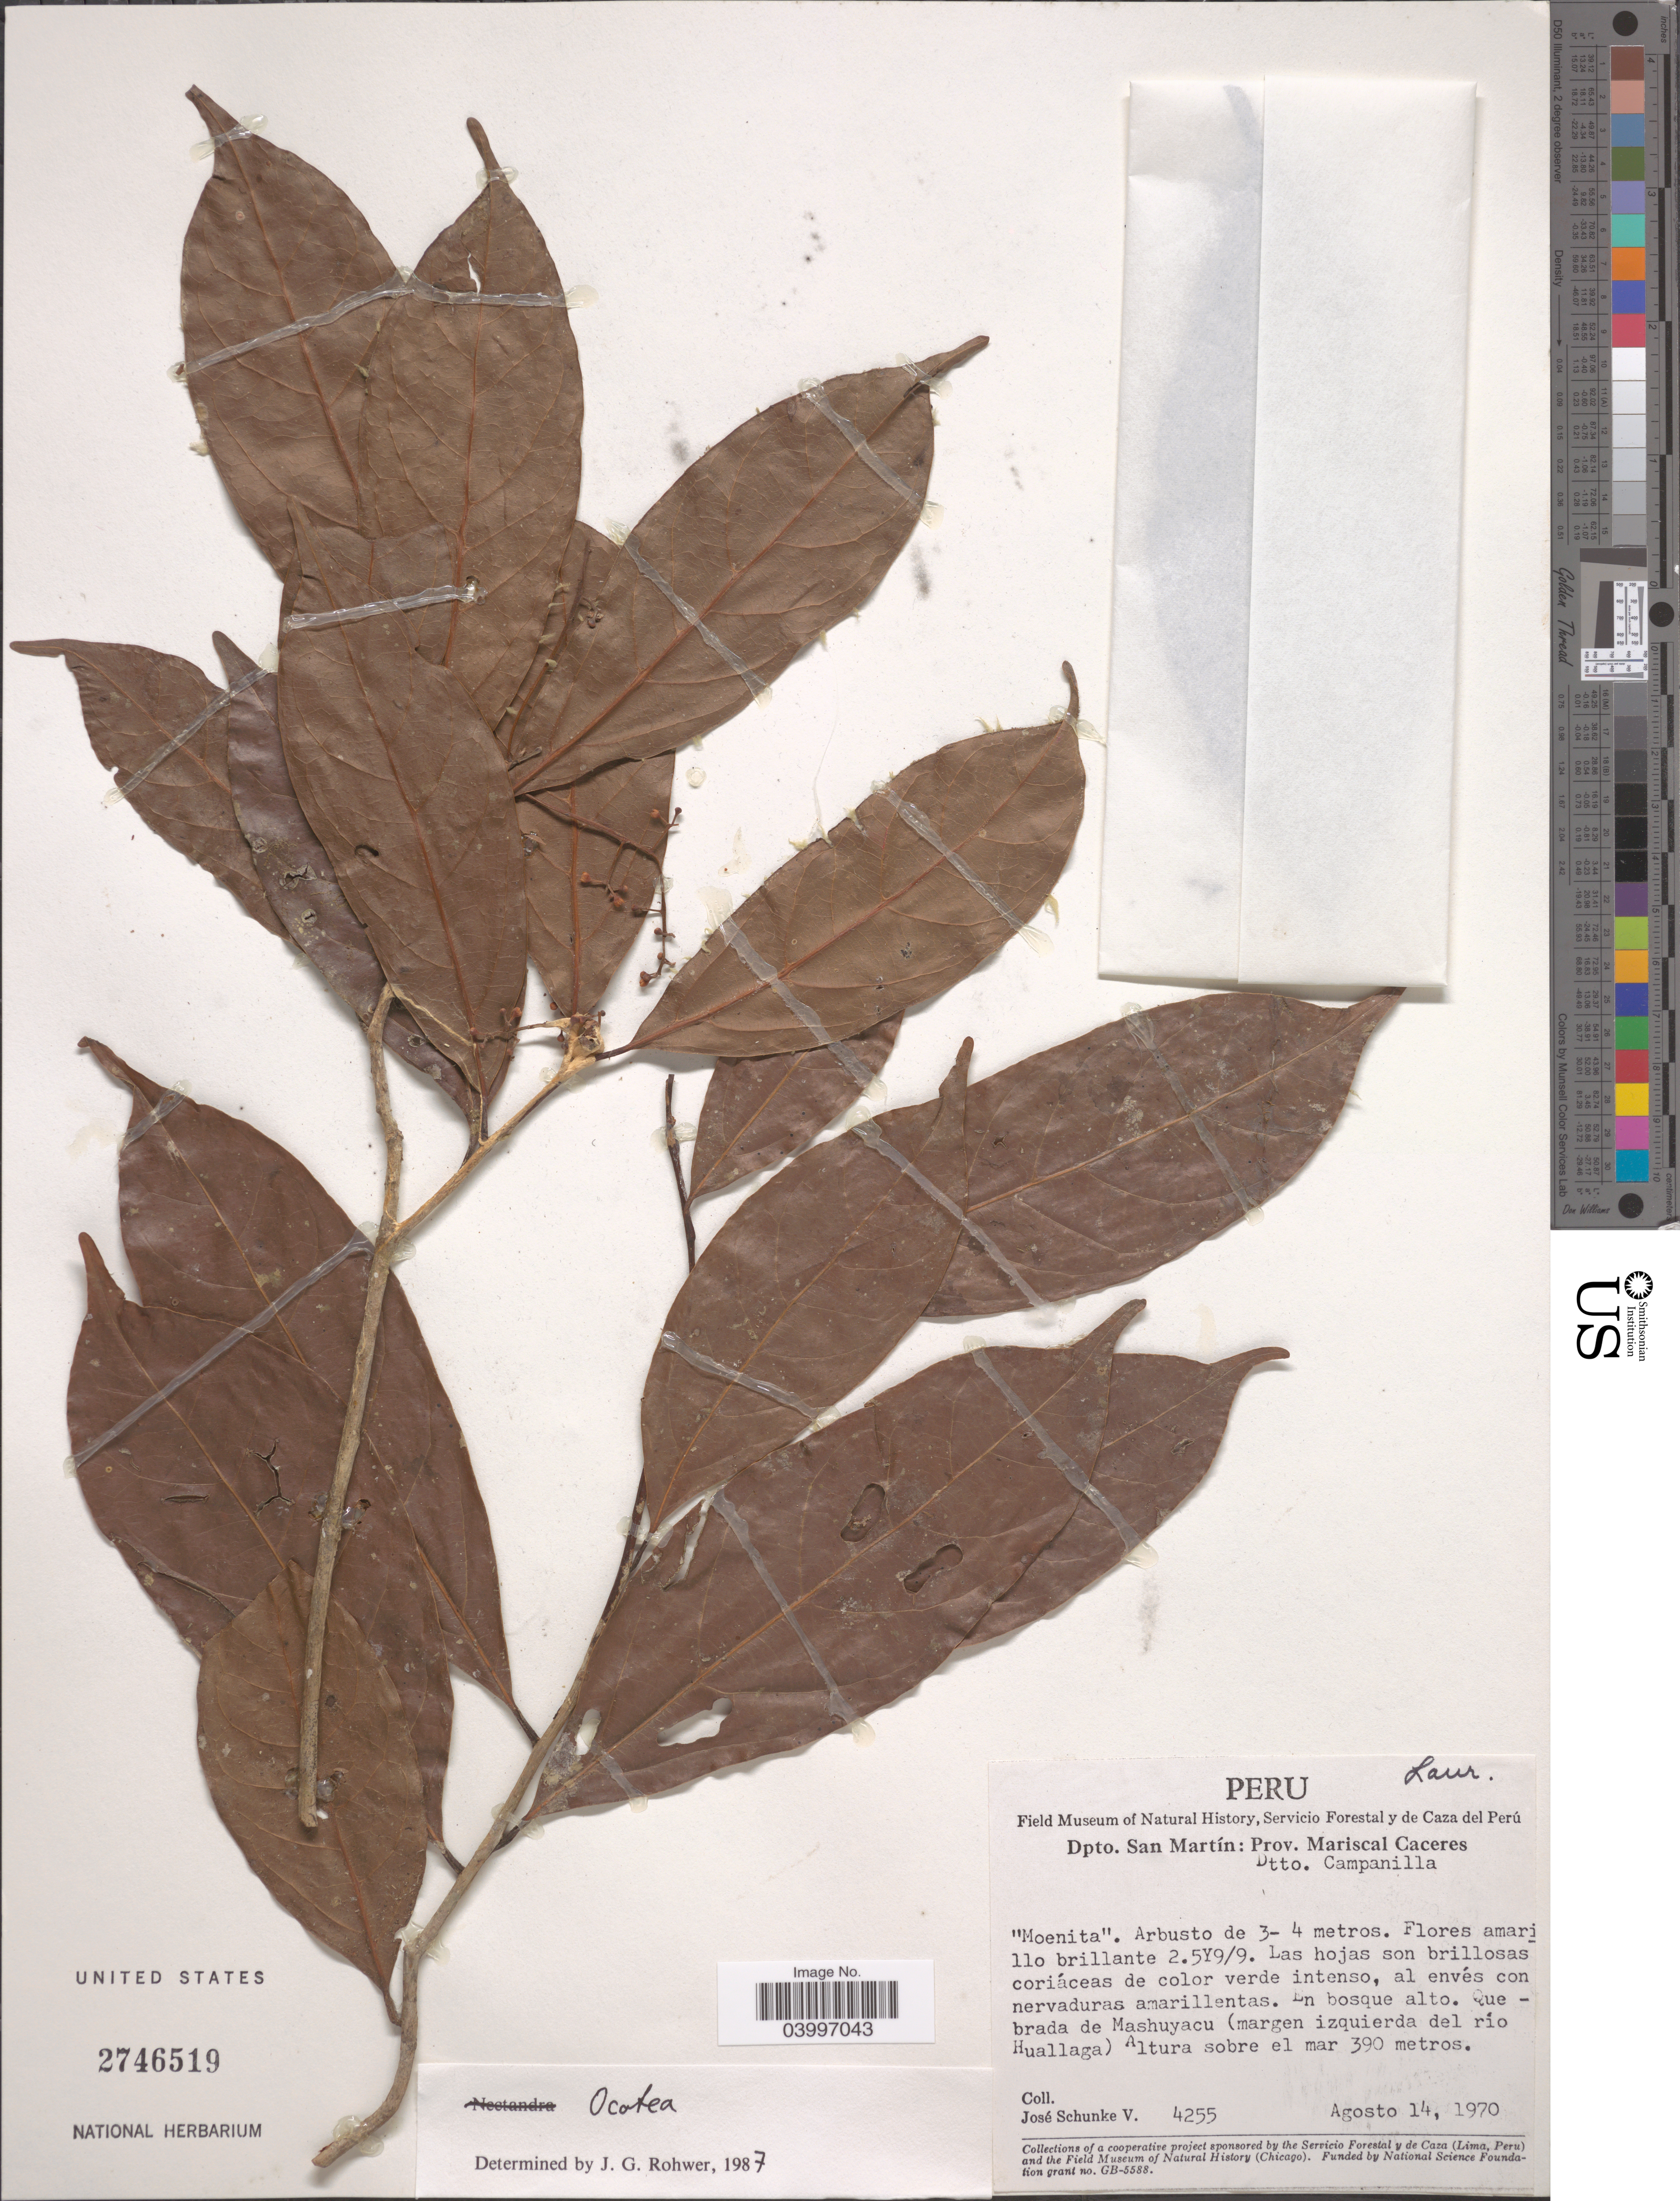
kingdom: Plantae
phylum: Tracheophyta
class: Magnoliopsida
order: Laurales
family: Lauraceae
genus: Ocotea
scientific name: Ocotea sp.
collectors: J. Schunke Vigo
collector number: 4255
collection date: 1970-08-14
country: Peru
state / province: San Martín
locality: Dpto. San Martín: Prov. Mariscal Caceres Dtto. Campanilla. Quebrada de Mashuyacu (margen izquierda del río Huallaga).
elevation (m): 390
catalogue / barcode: US 2746519